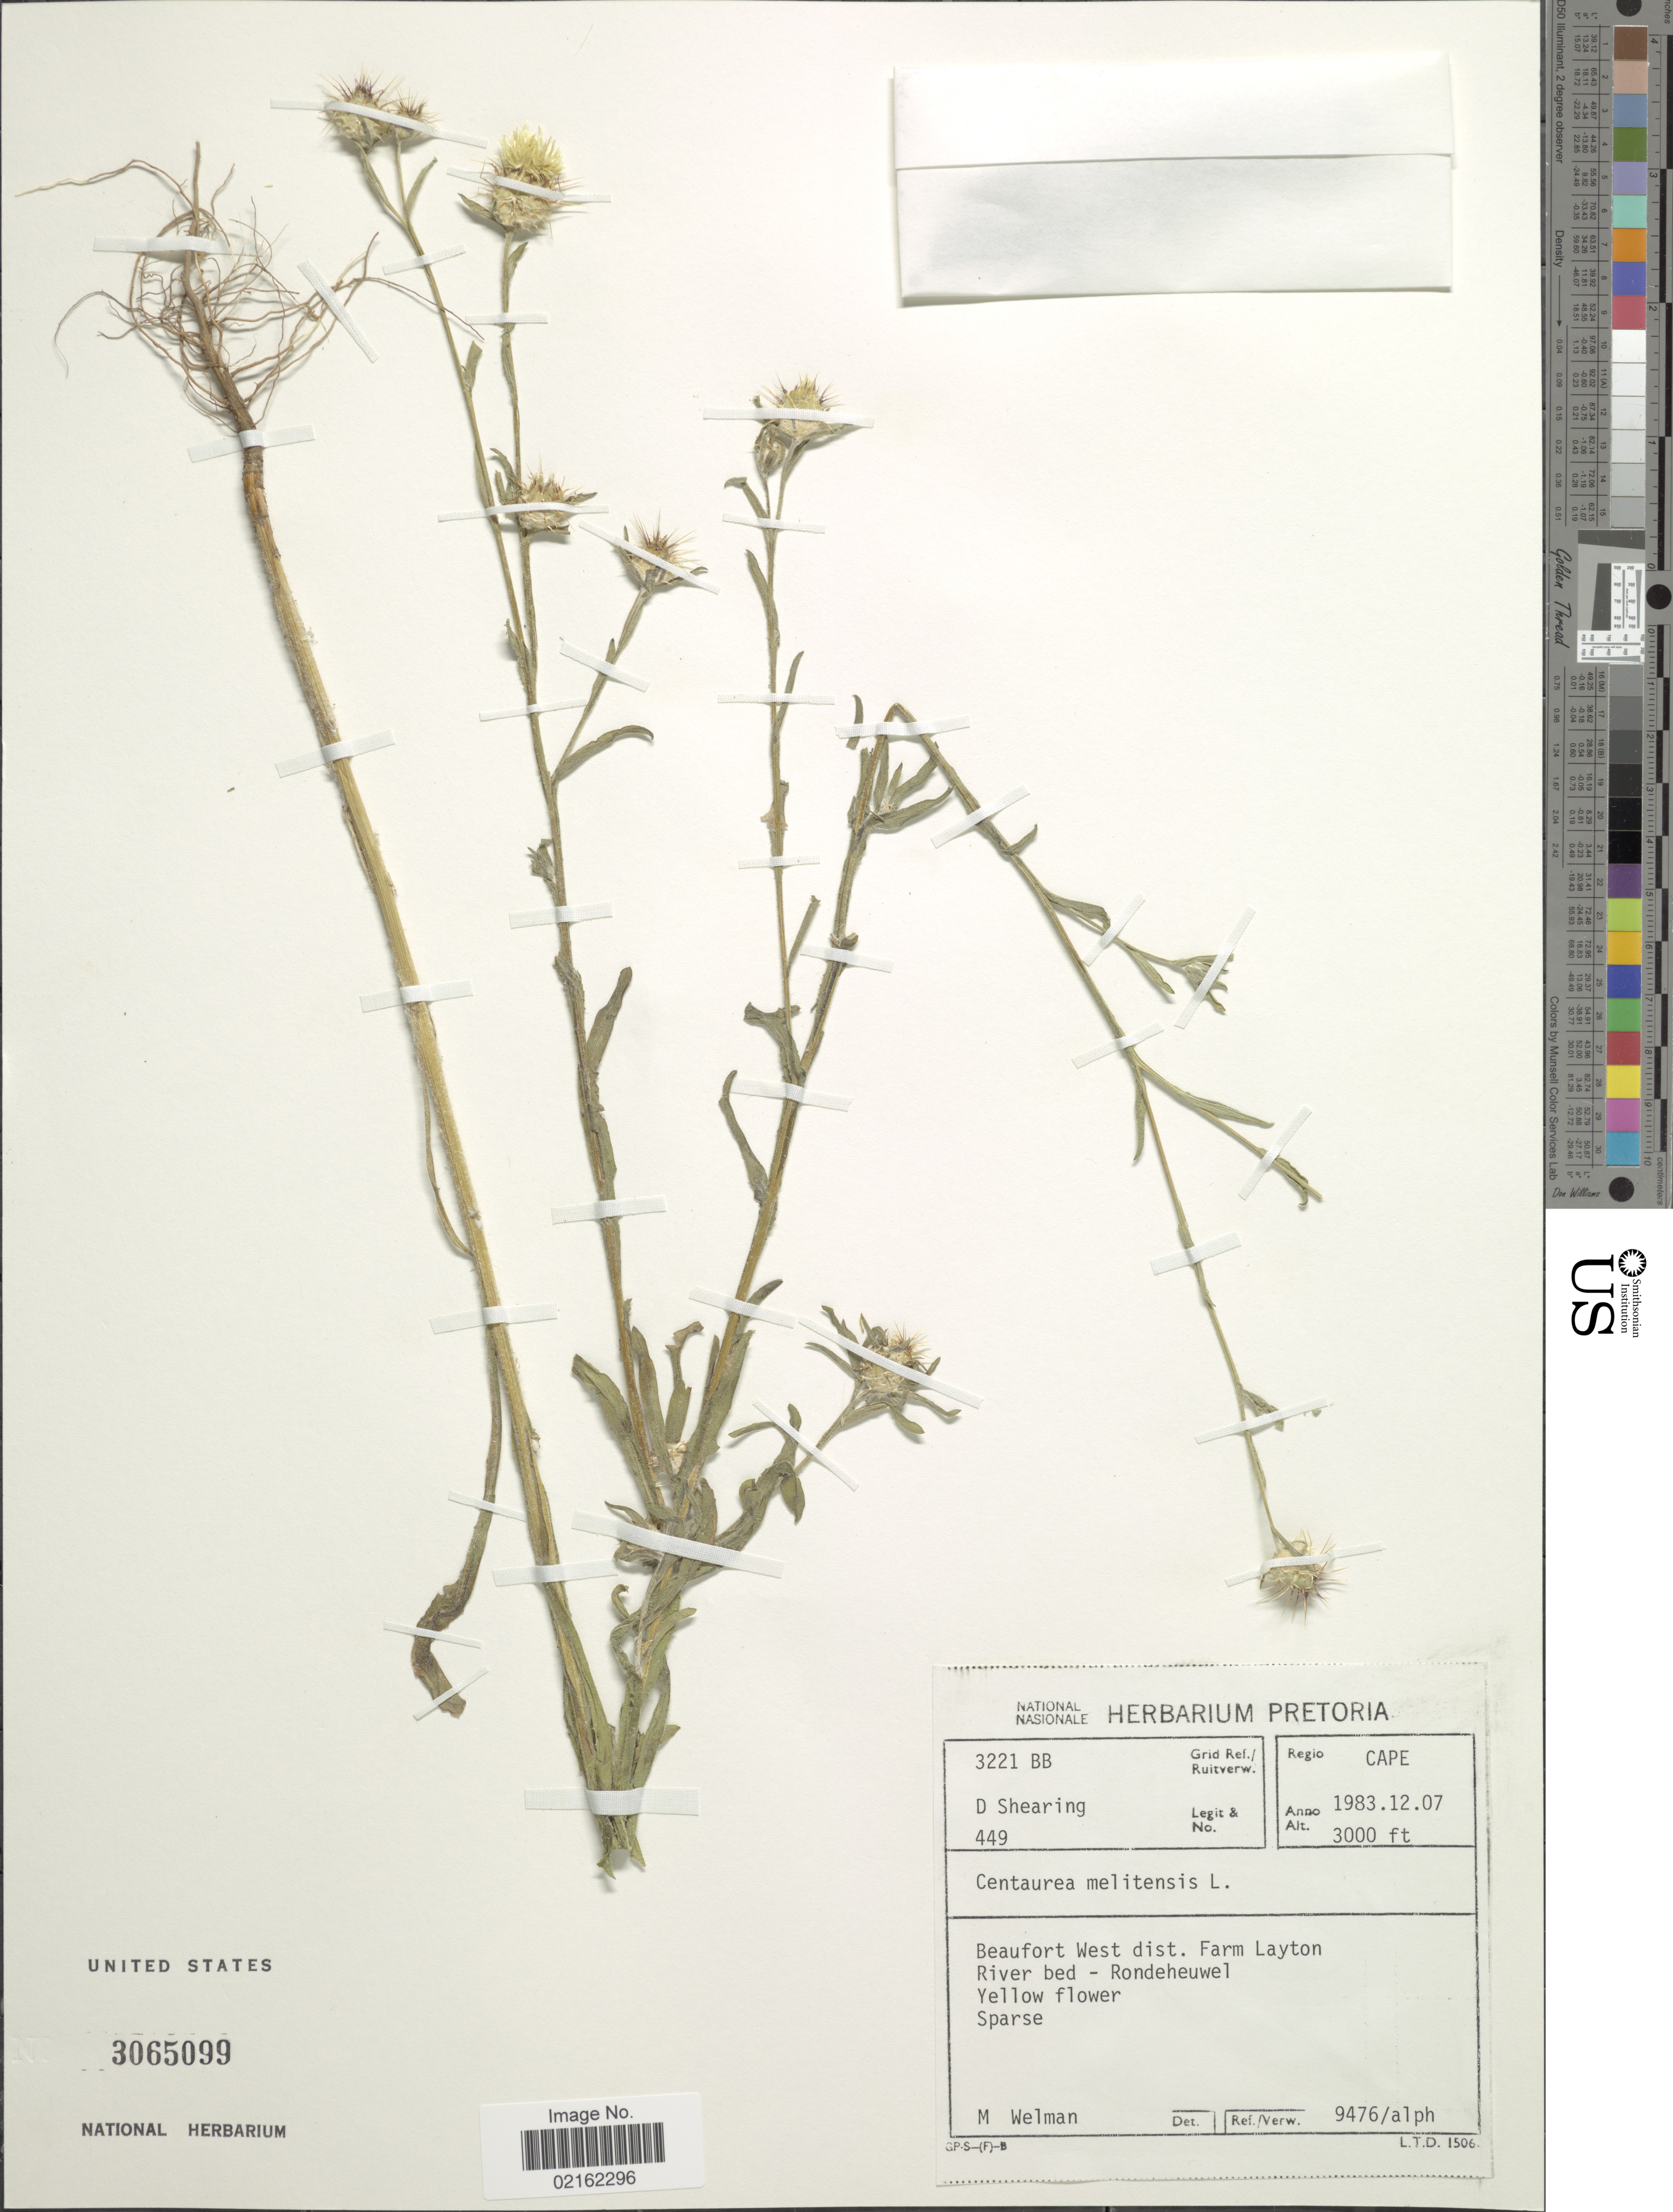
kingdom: Plantae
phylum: Tracheophyta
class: Magnoliopsida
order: Asterales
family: Asteraceae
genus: Centaurea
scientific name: Centaurea melitensis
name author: L.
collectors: D. Shearing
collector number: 449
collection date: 1983-07-12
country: South Africa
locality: Cape, Beaufort West dist., Farm Layton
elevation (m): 914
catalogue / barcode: US 3065099